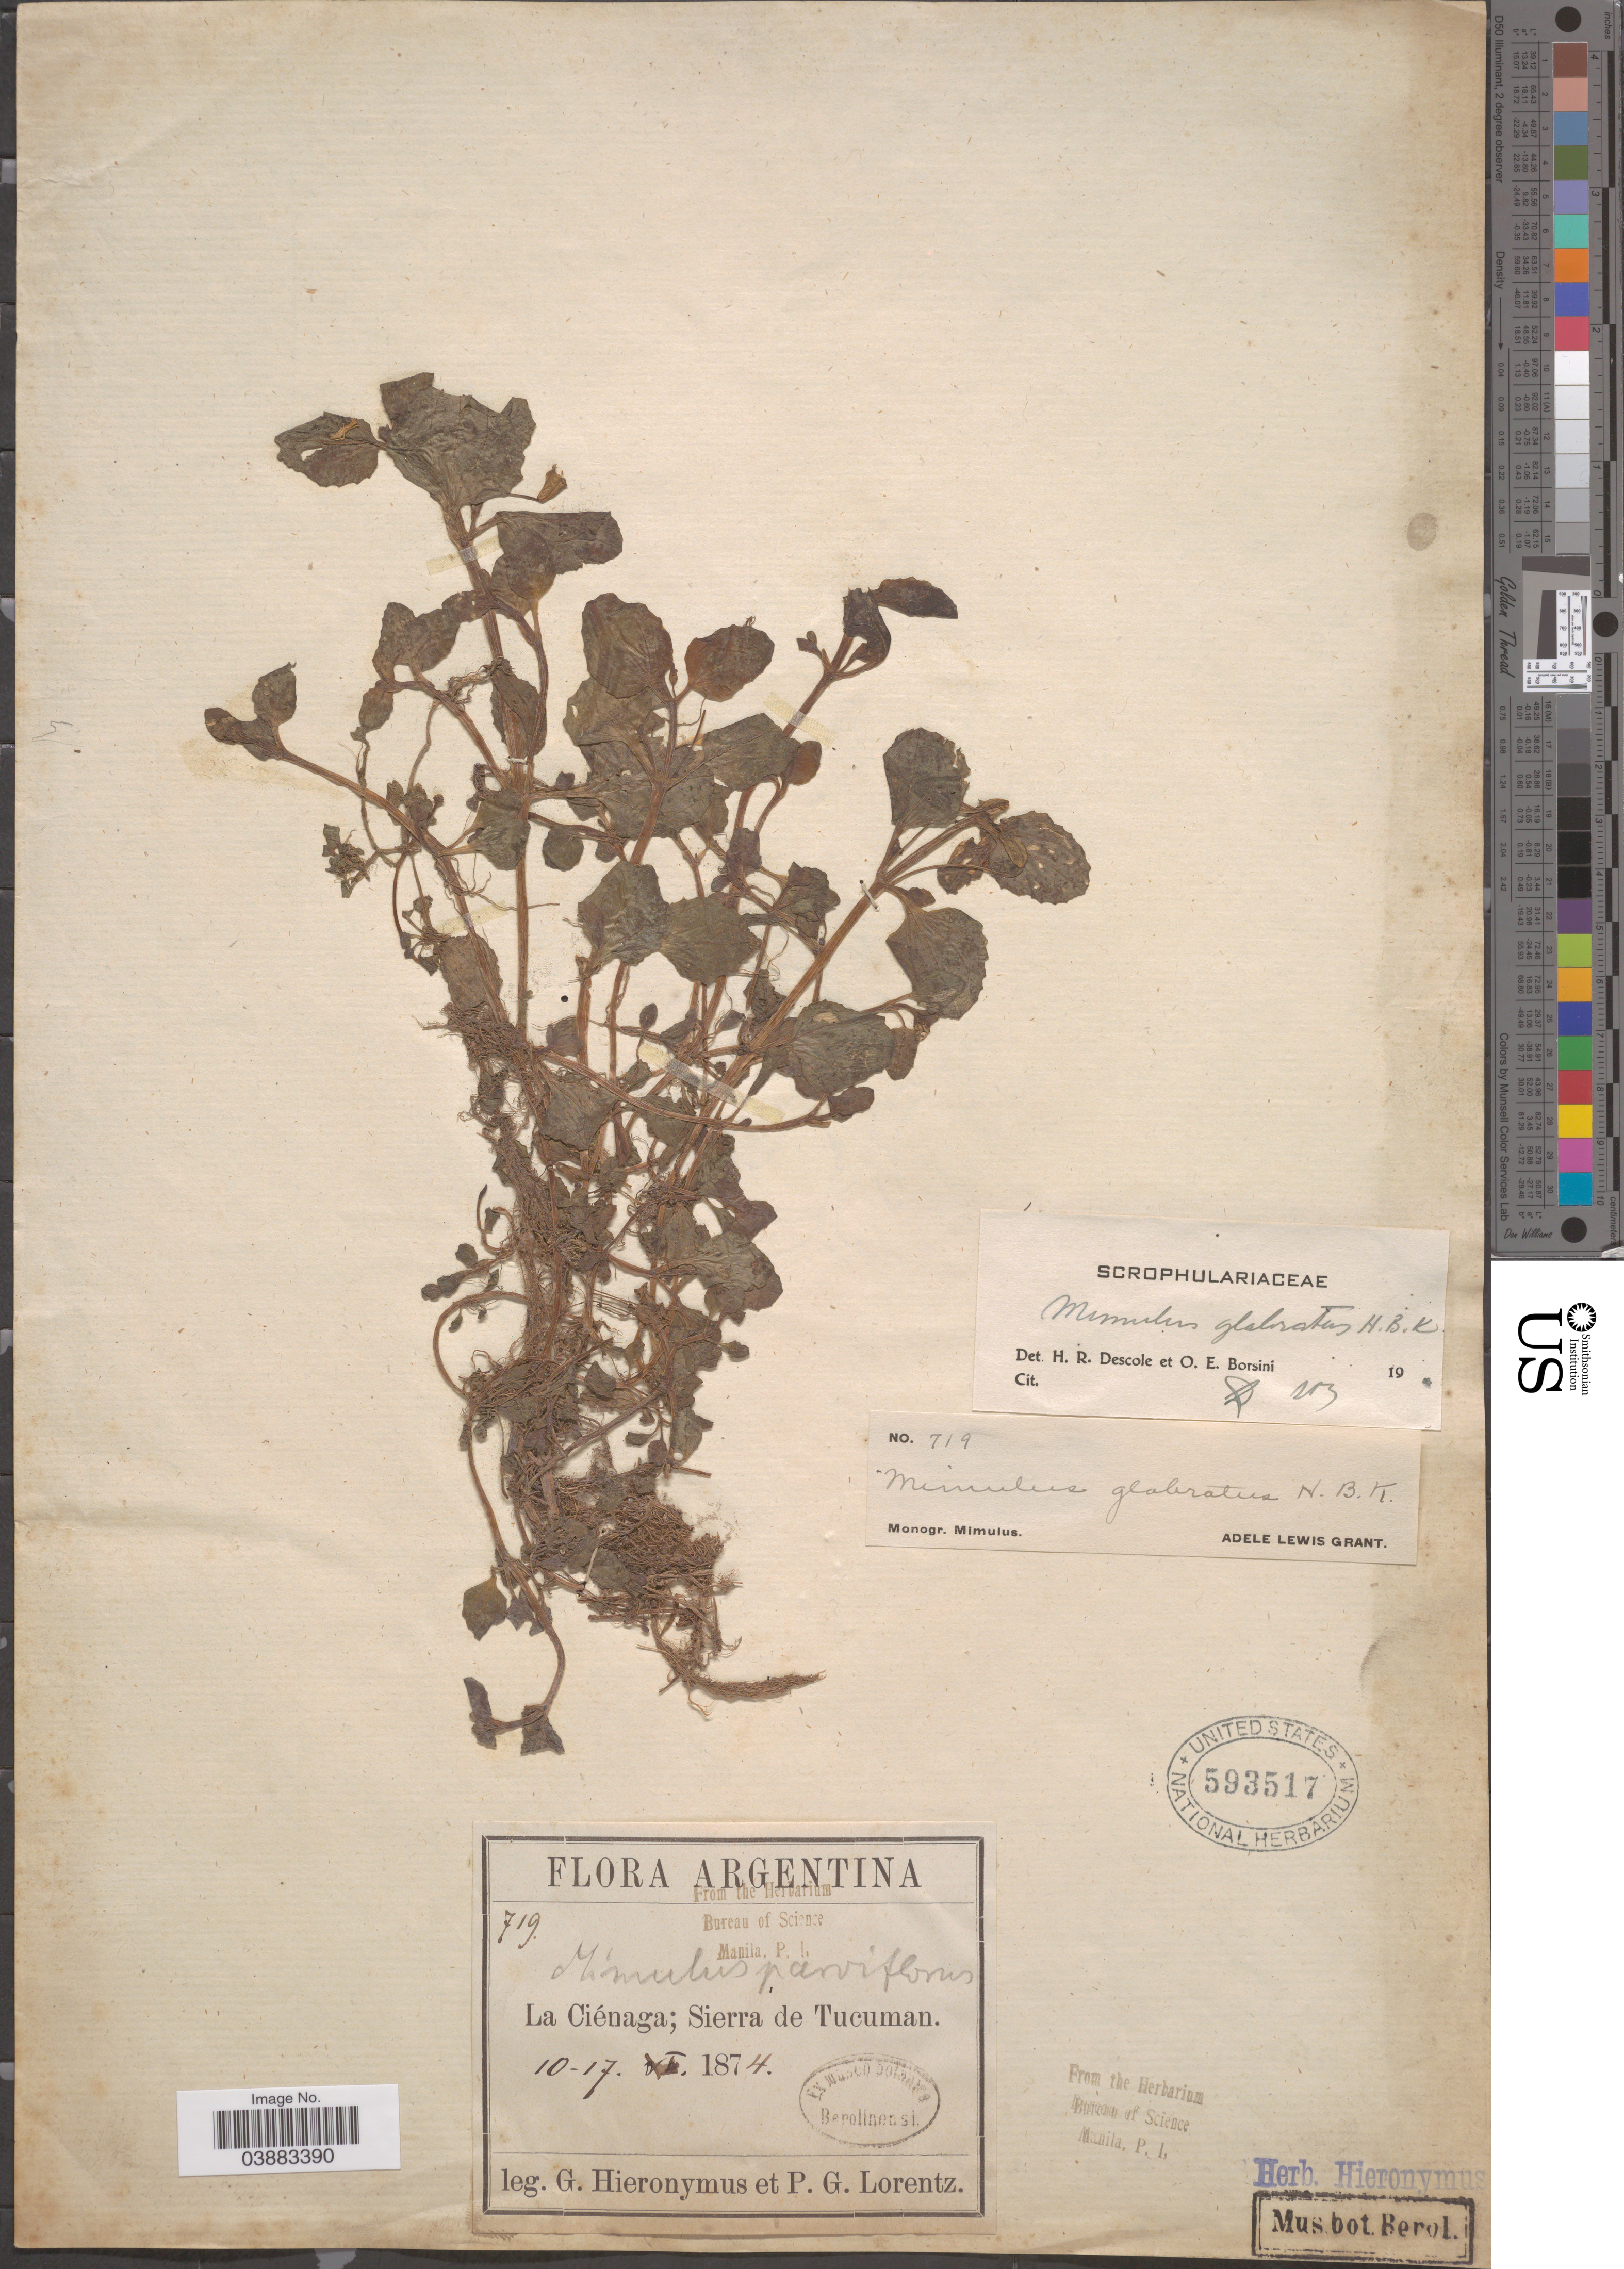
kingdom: Plantae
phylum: Tracheophyta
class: Magnoliopsida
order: Lamiales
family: Phrymaceae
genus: Mimulus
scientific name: Mimulus glabratus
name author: Kunth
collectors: G. H. Hieronymus & P. G. Lorentz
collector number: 719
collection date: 1874-10-17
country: Argentina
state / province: Tucuman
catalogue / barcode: US 593517